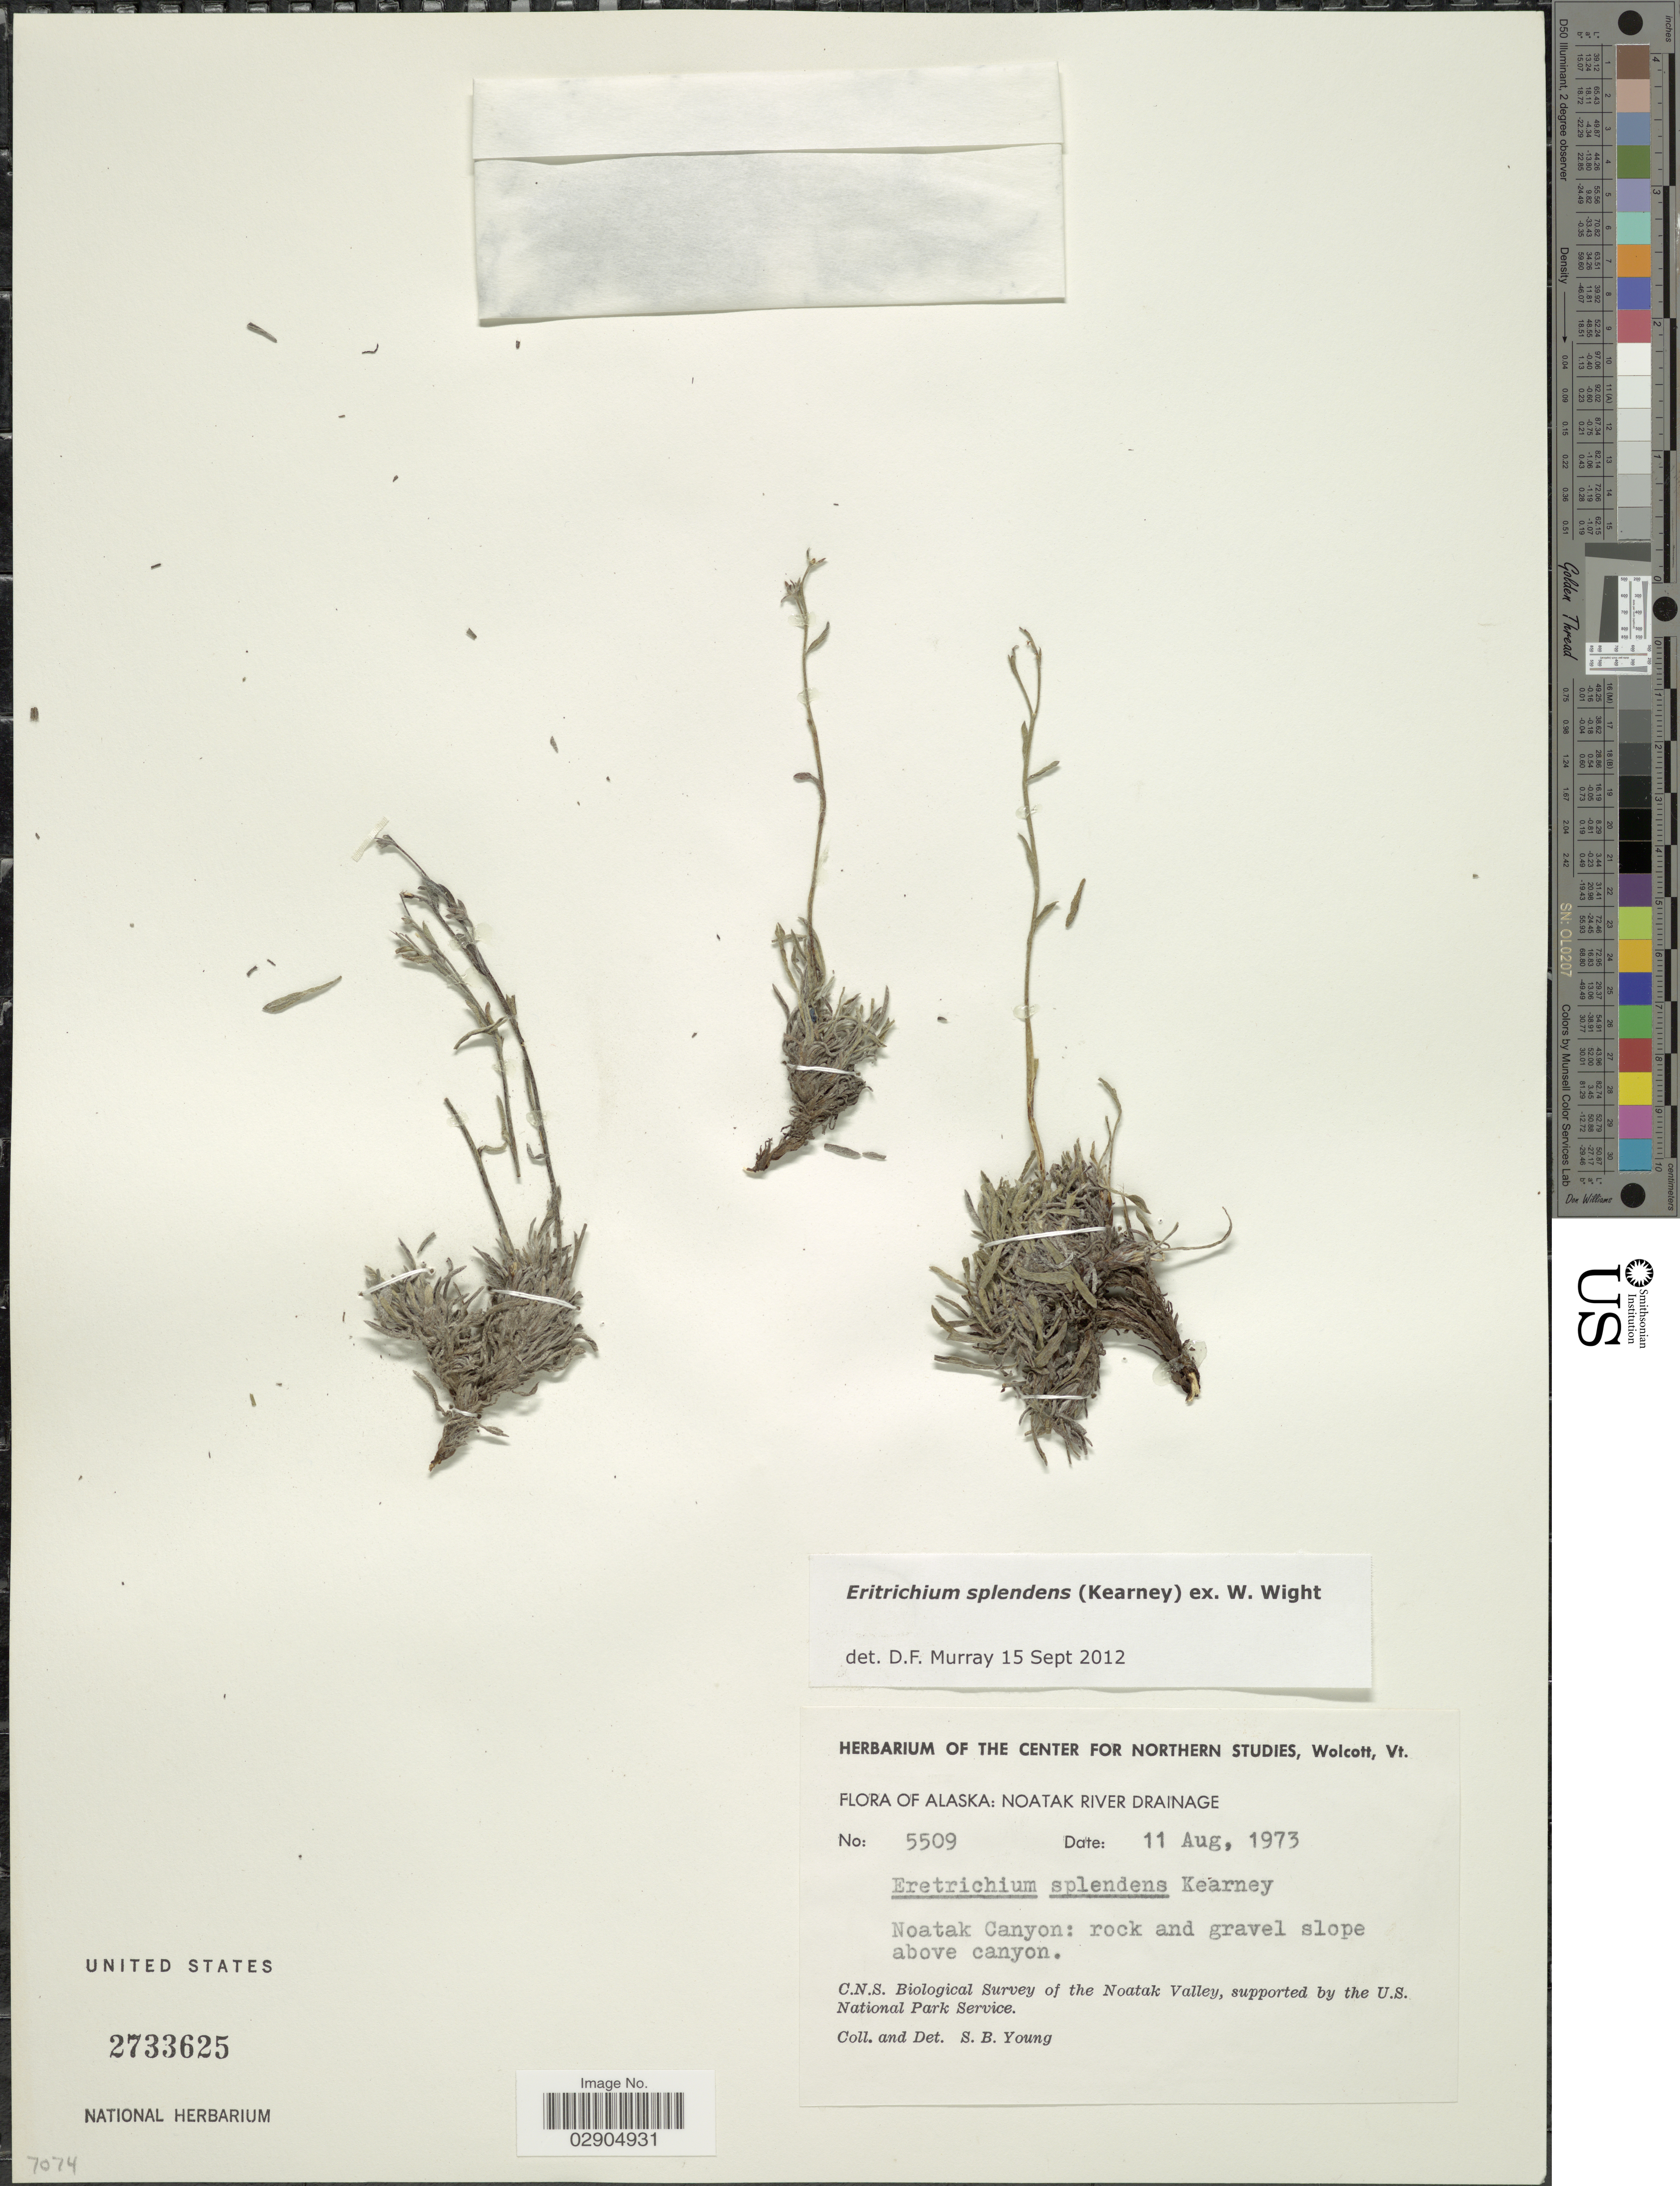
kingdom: Plantae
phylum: Tracheophyta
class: Magnoliopsida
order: Boraginales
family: Boraginaceae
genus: Eritrichium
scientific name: Eritrichium splendens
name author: Kearney ex W. Wight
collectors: S. Young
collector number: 5509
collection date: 1973-08-11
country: United States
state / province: Alaska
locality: Noatak River Drainage, Noatak Canyon: rock and gravel slope above canyon.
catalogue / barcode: US 2733625